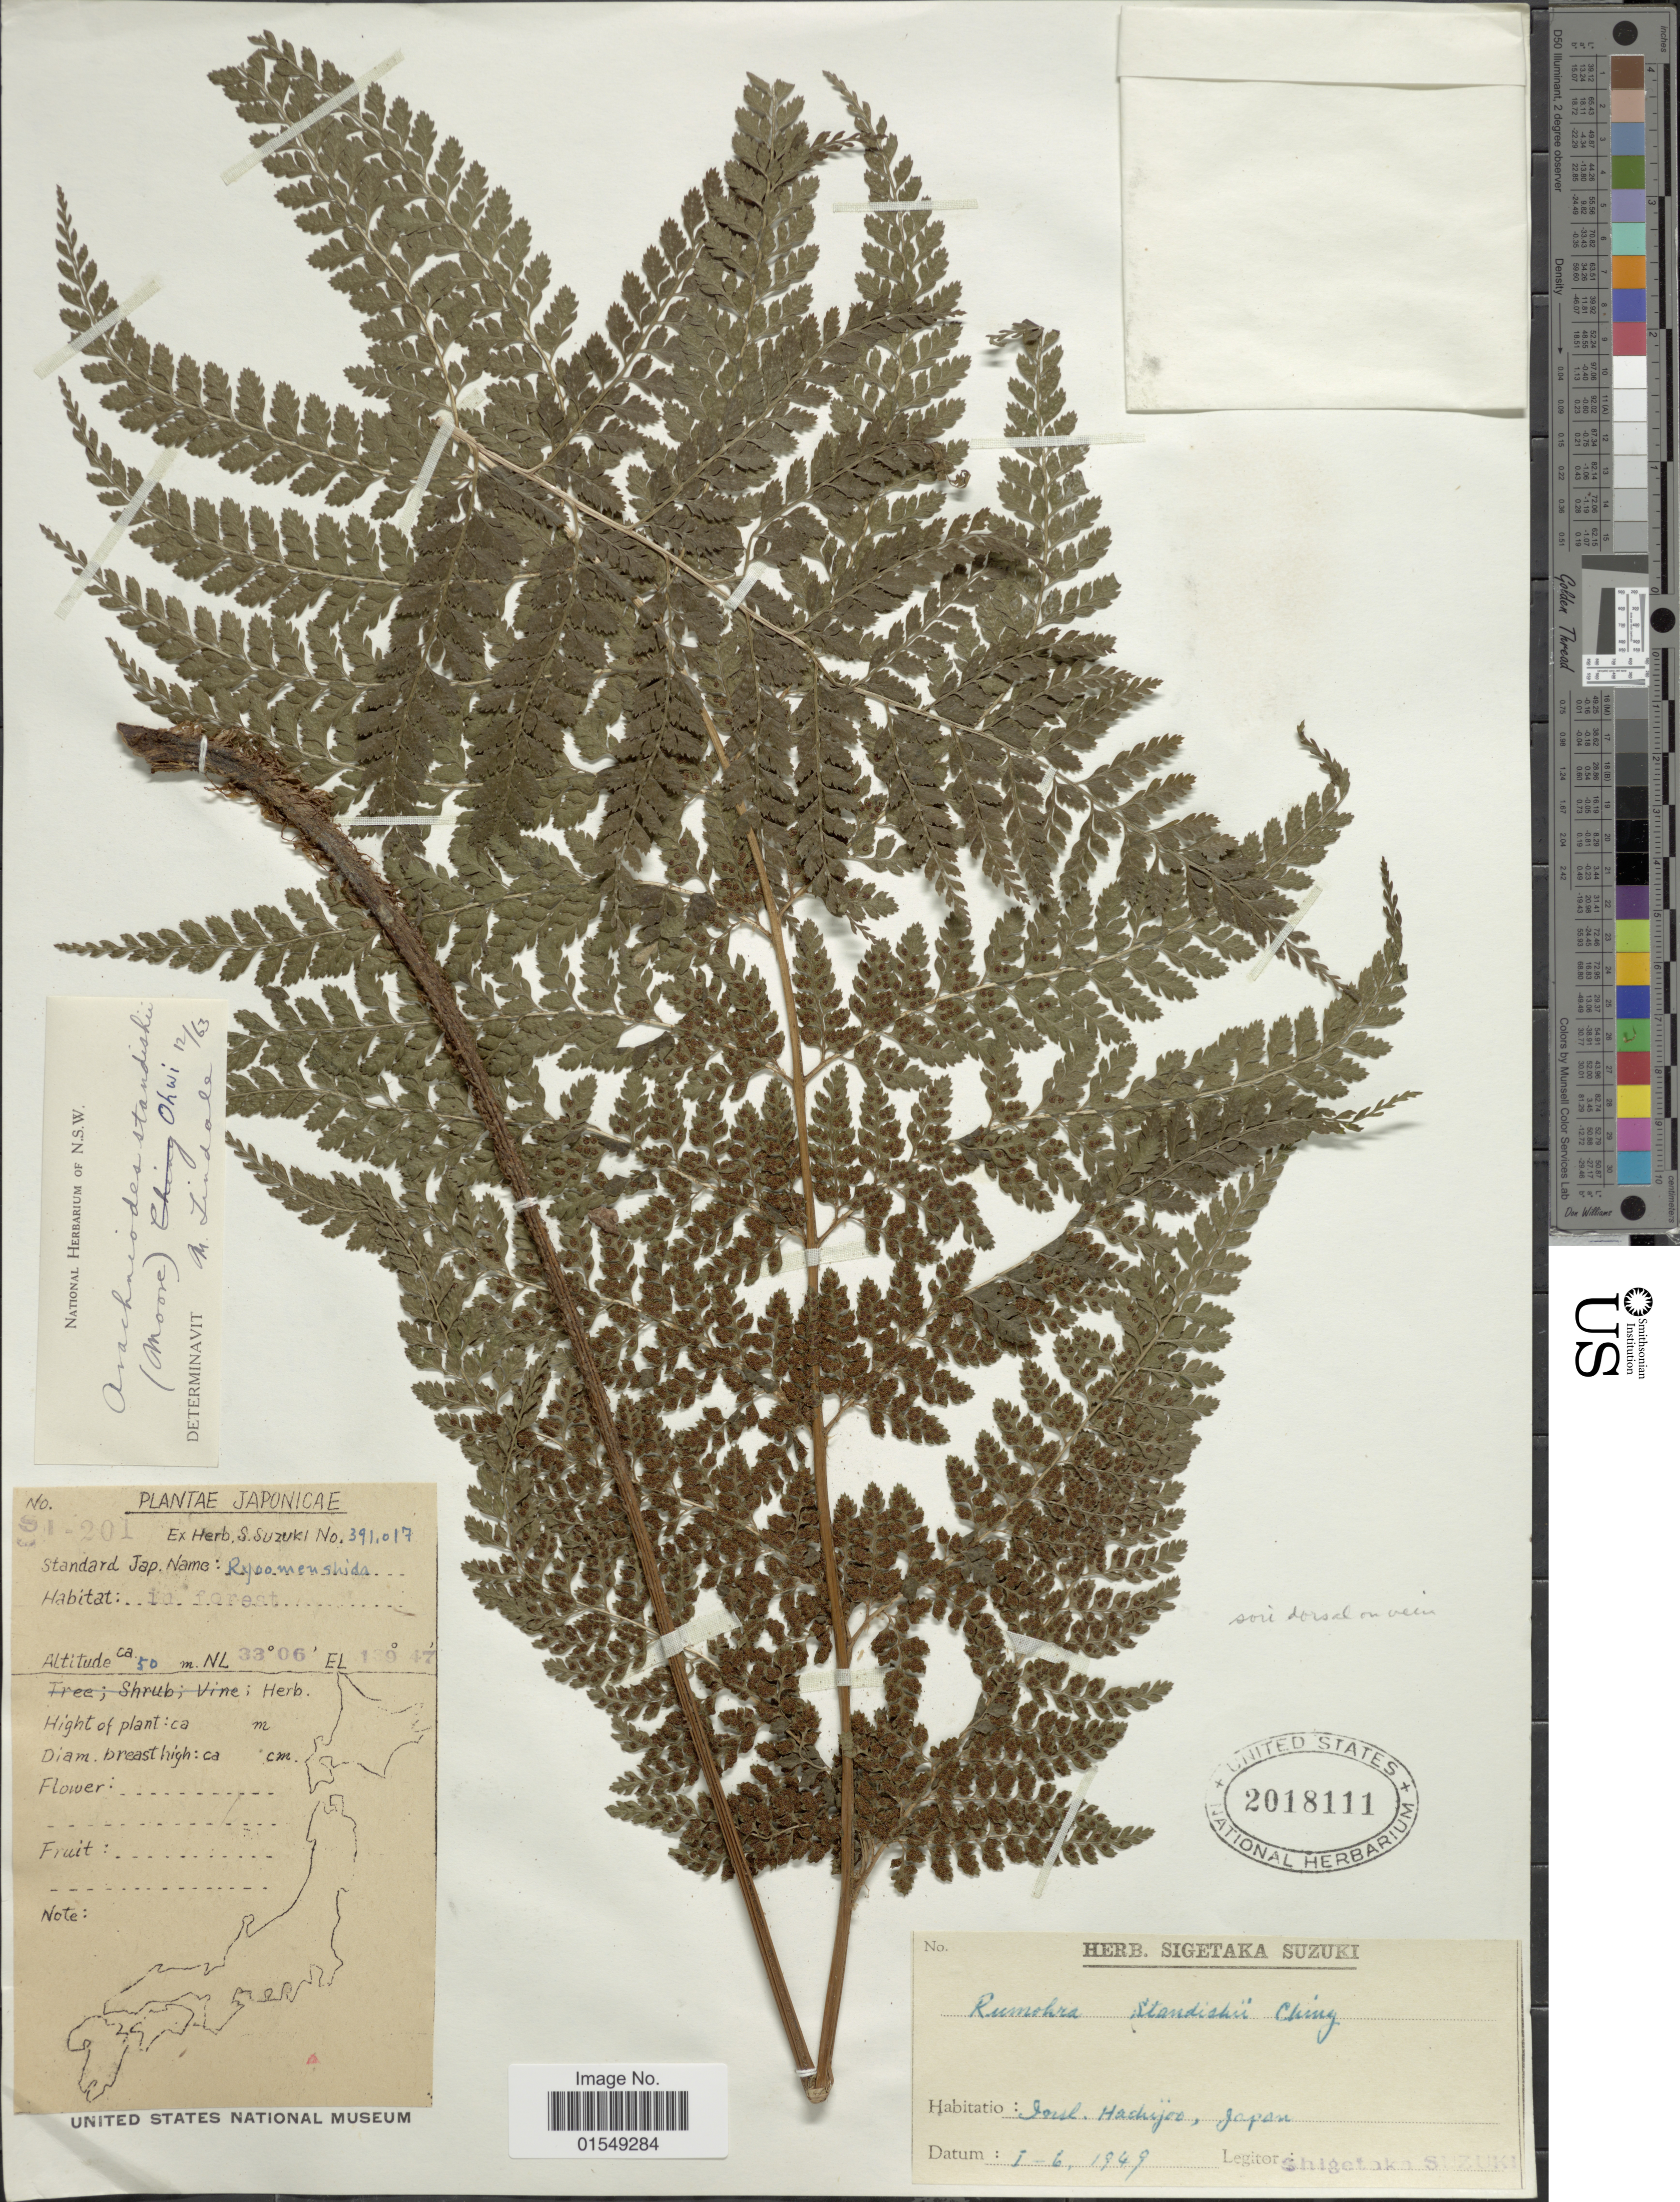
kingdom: Plantae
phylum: Tracheophyta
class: Polypodiopsida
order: Polypodiales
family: Dryopteridaceae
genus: Arachniodes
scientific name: Arachniodes standishii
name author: (T. Moore) Ohwi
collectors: S. Suzuki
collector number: SI-201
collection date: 1949-01-06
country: Japan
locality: Insl. Hachijoo.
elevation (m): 50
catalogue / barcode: US 2018111